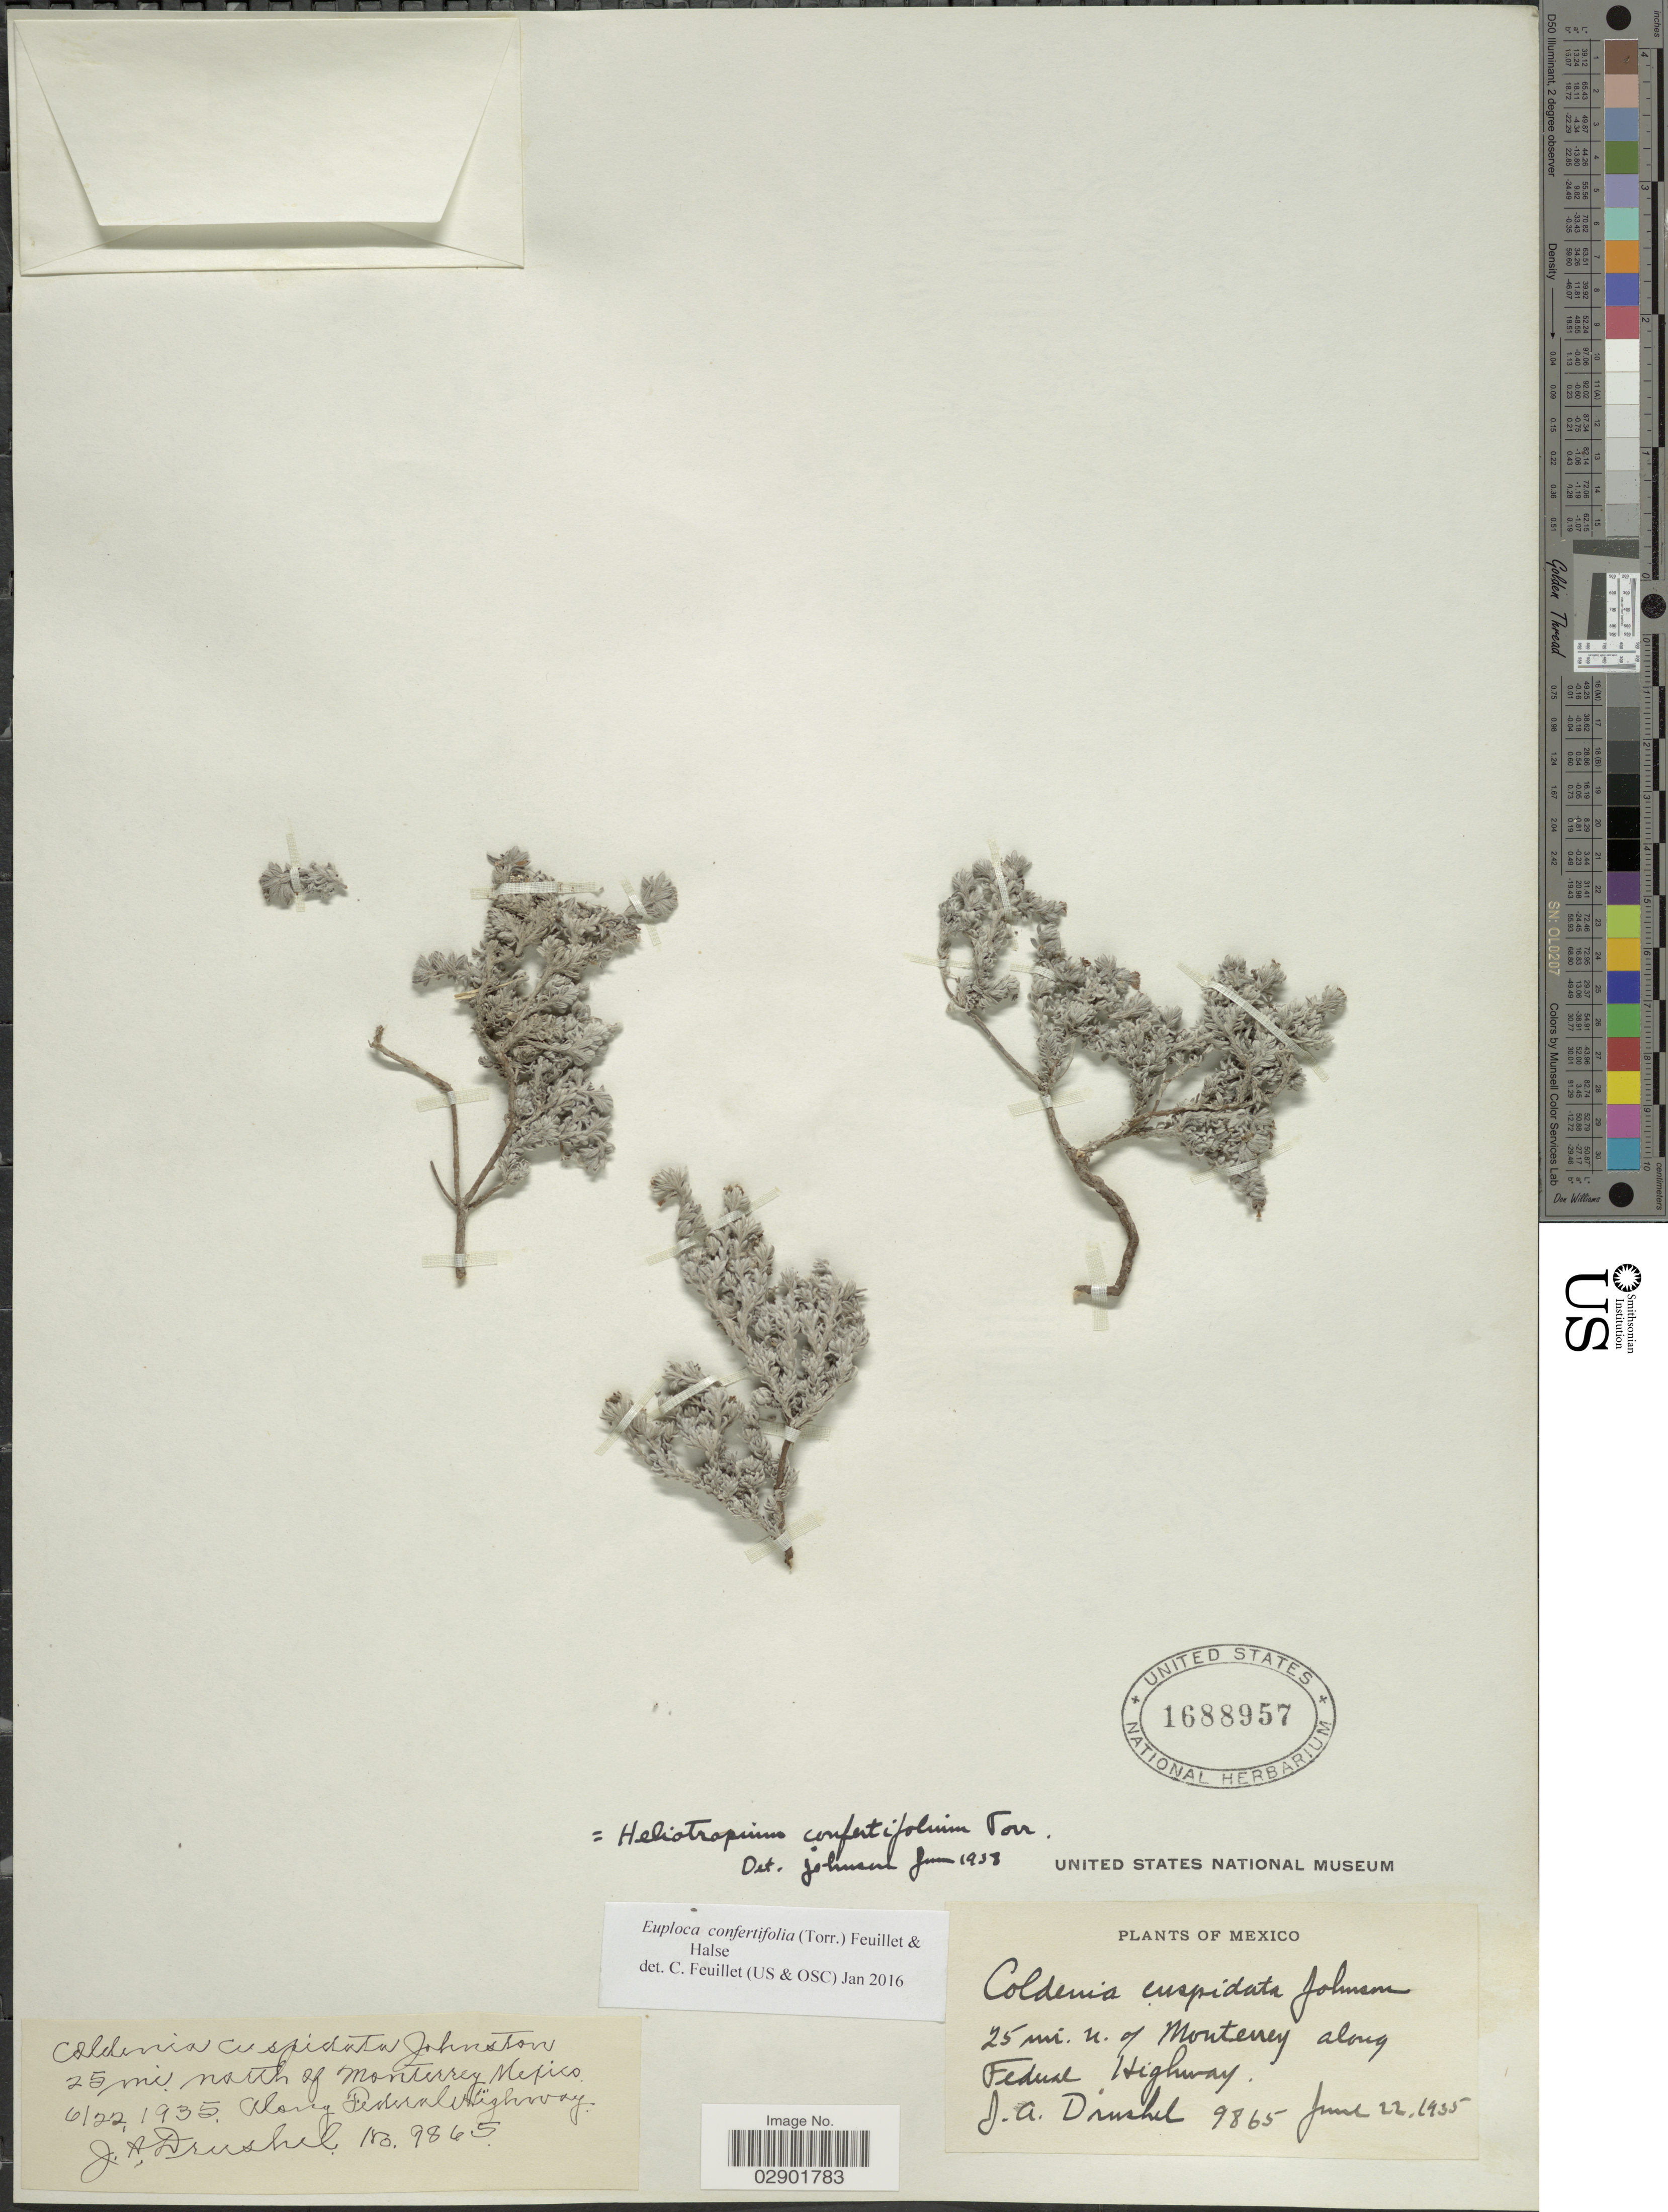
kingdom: Plantae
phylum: Tracheophyta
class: Magnoliopsida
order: Boraginales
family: Heliotropiaceae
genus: Euploca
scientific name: Euploca confertifolium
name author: (Torr.) Feuillet & Halse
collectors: J. A. Drushel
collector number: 9865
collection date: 1935-06-22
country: Mexico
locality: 25 mi. n. of Monterey along Federal Highway.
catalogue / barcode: US 1688957